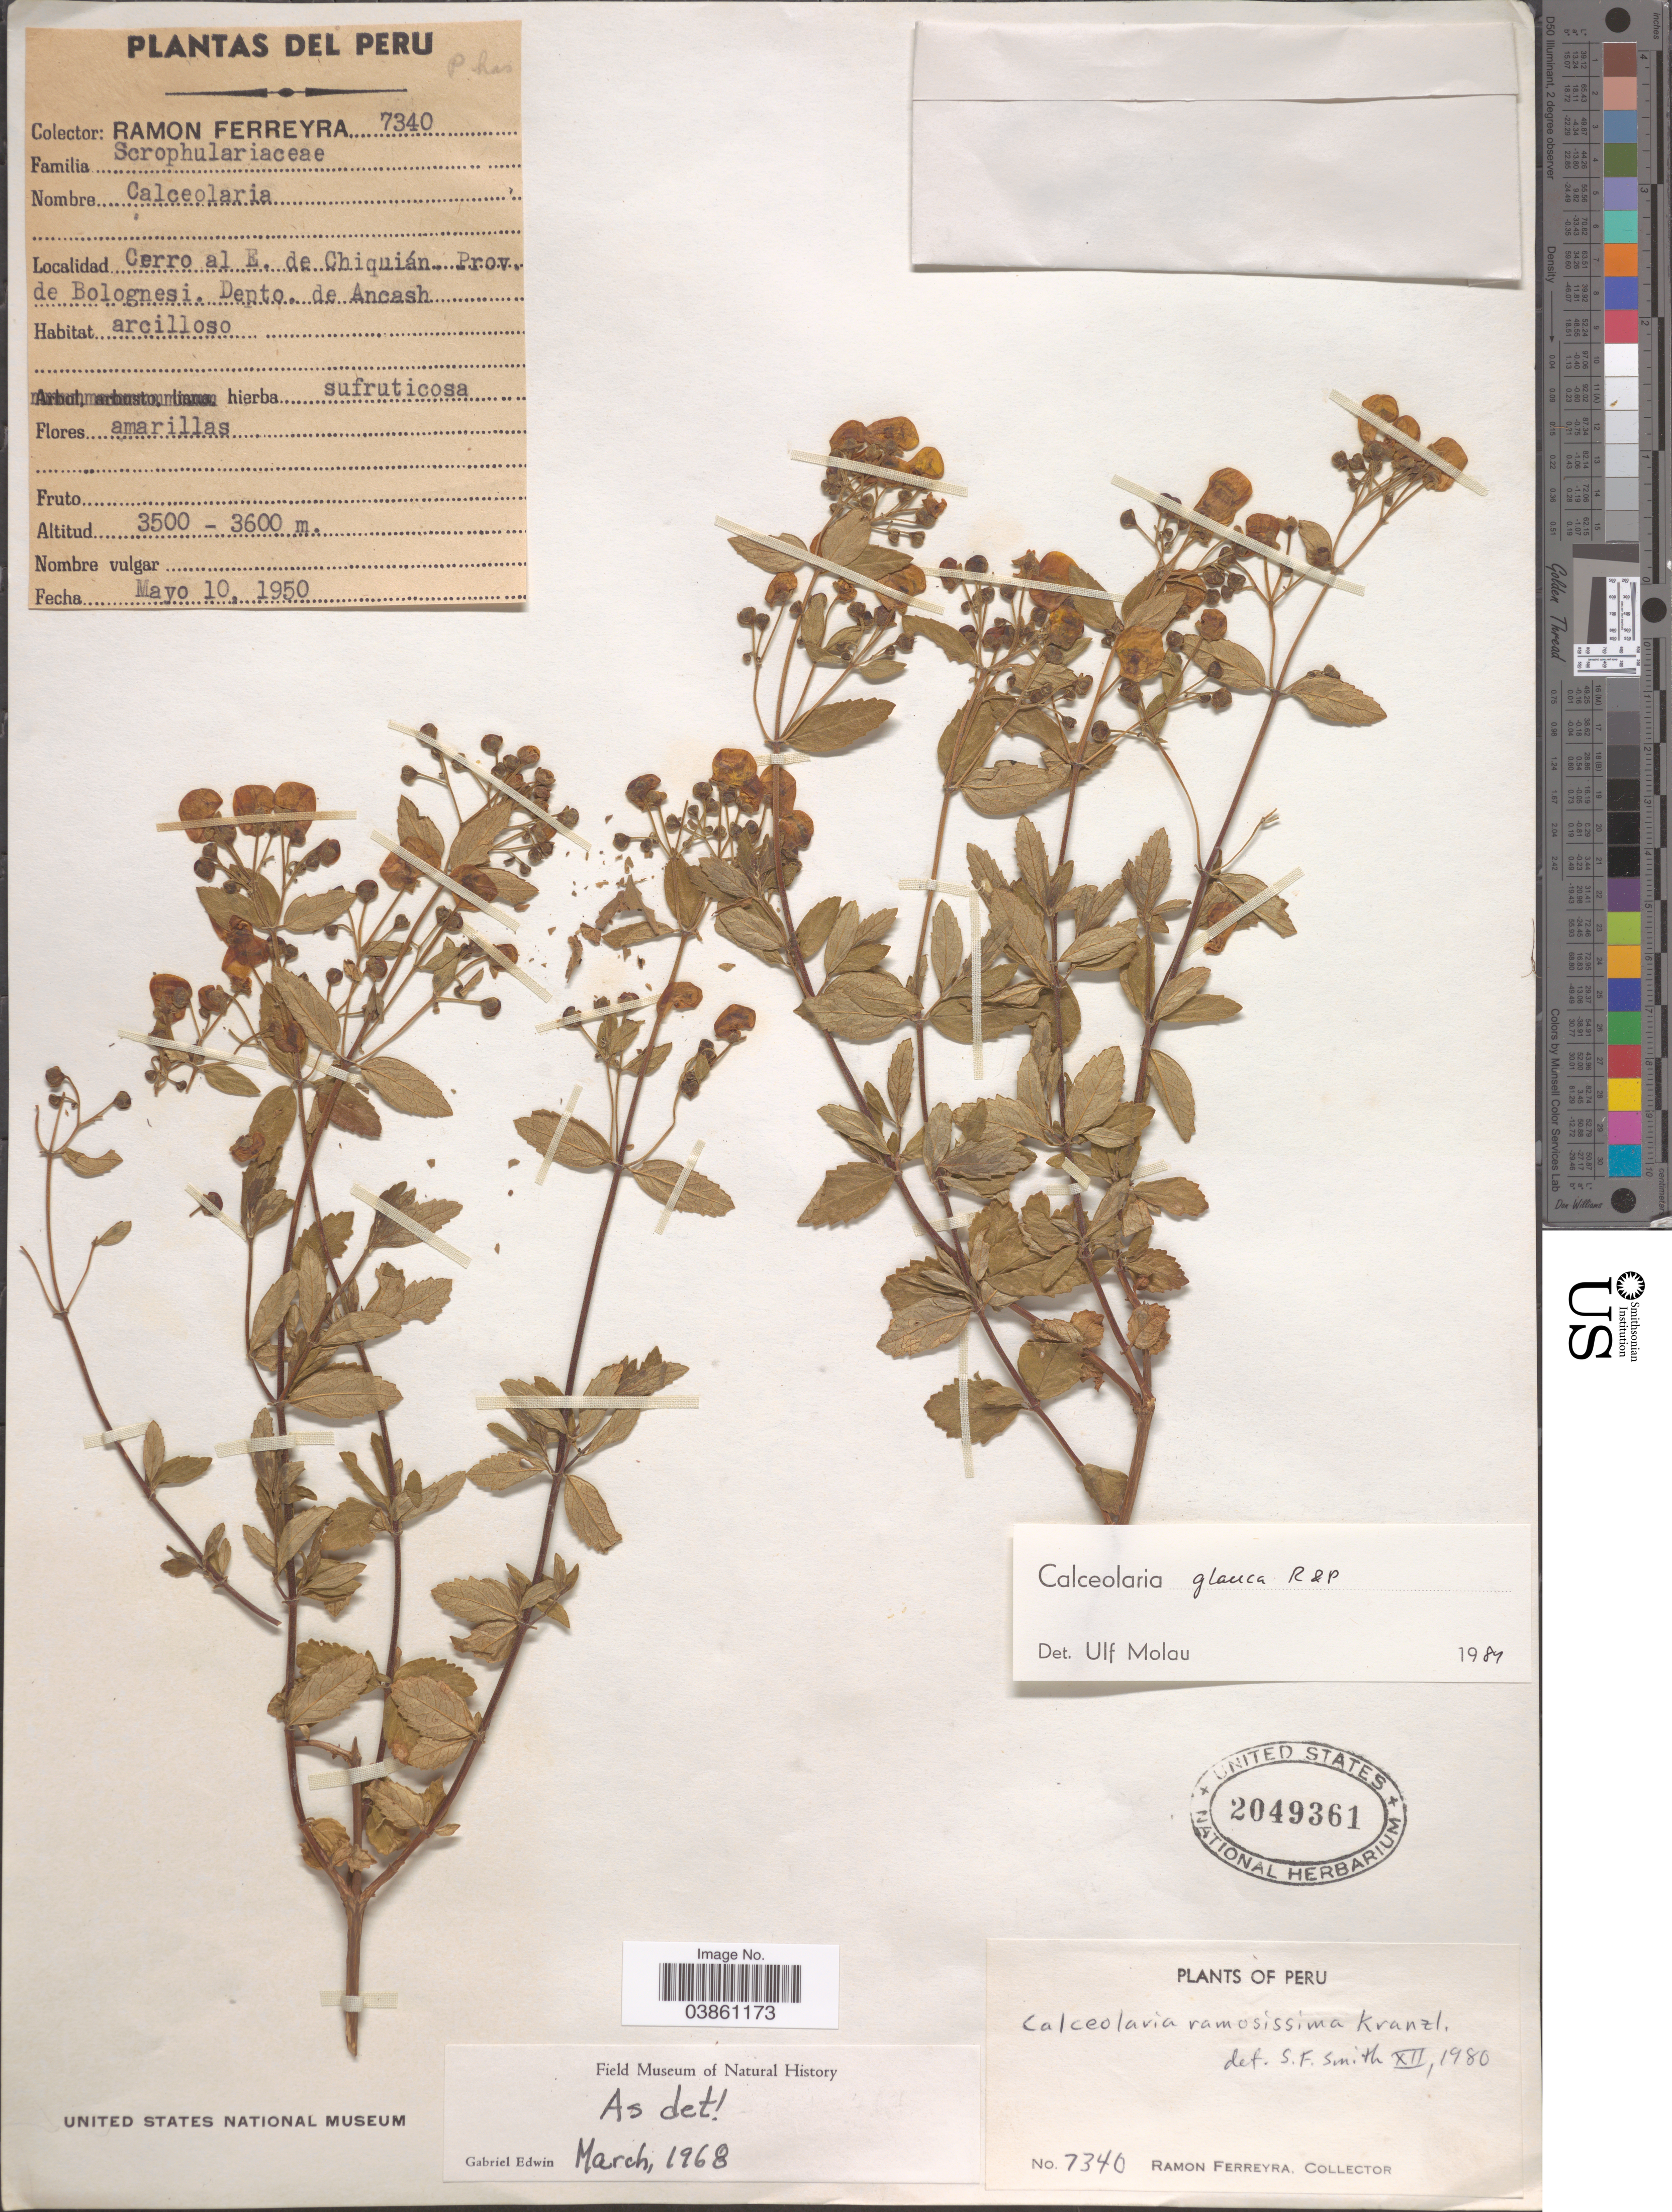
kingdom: Plantae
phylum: Tracheophyta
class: Magnoliopsida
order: Lamiales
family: Calceolariaceae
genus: Calceolaria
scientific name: Calceolaria glauca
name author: Ruiz & Pav.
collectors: R. A. Ferreyra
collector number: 7340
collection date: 1950-05-10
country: Peru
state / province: Ancash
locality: Cerro al E. de Chiquián. Prov. de Bolognesi. Depto. de Ancash.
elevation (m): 3500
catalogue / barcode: US 2049361